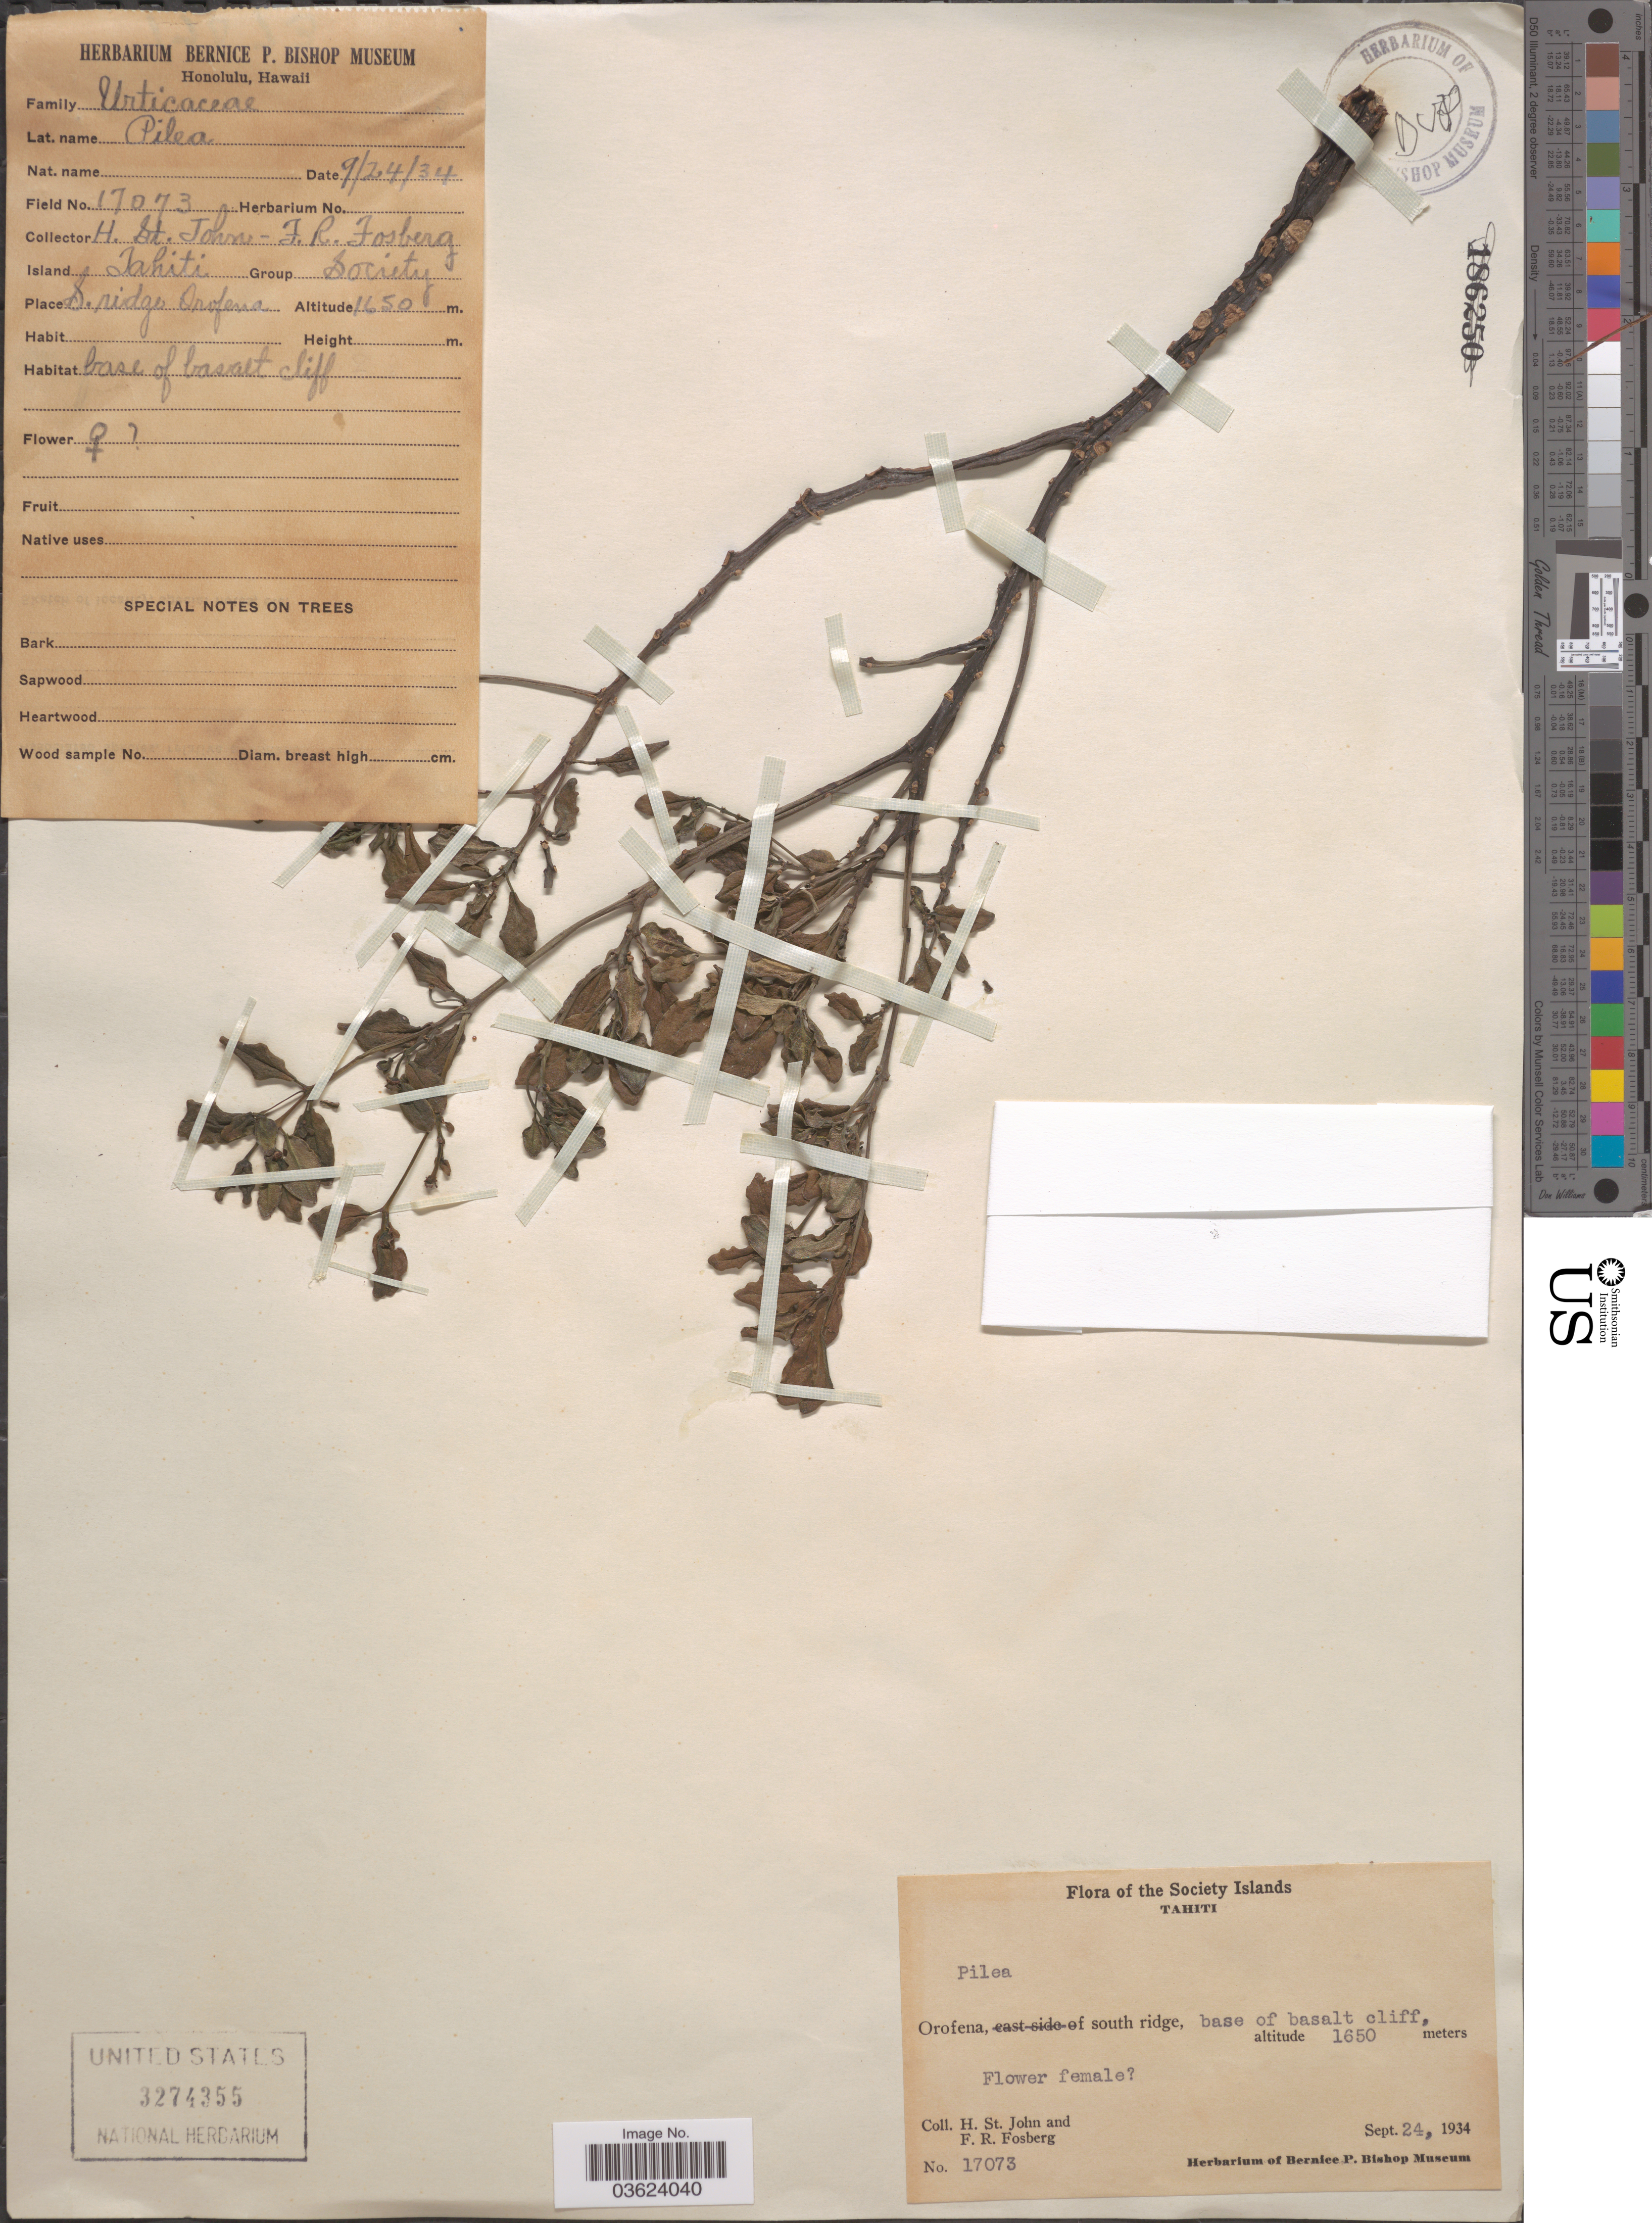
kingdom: Plantae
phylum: Tracheophyta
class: Magnoliopsida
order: Rosales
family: Urticaceae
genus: Pilea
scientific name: Pilea sp.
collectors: H. St. John & F. R. Fosberg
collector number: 17073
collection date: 1934-09-24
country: French Polynesia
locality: The Society Islands. Tahiti. Orofena, south ridge, base of basalt cliff. Honolulu, Hawaii.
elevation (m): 1650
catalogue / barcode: US 3274355